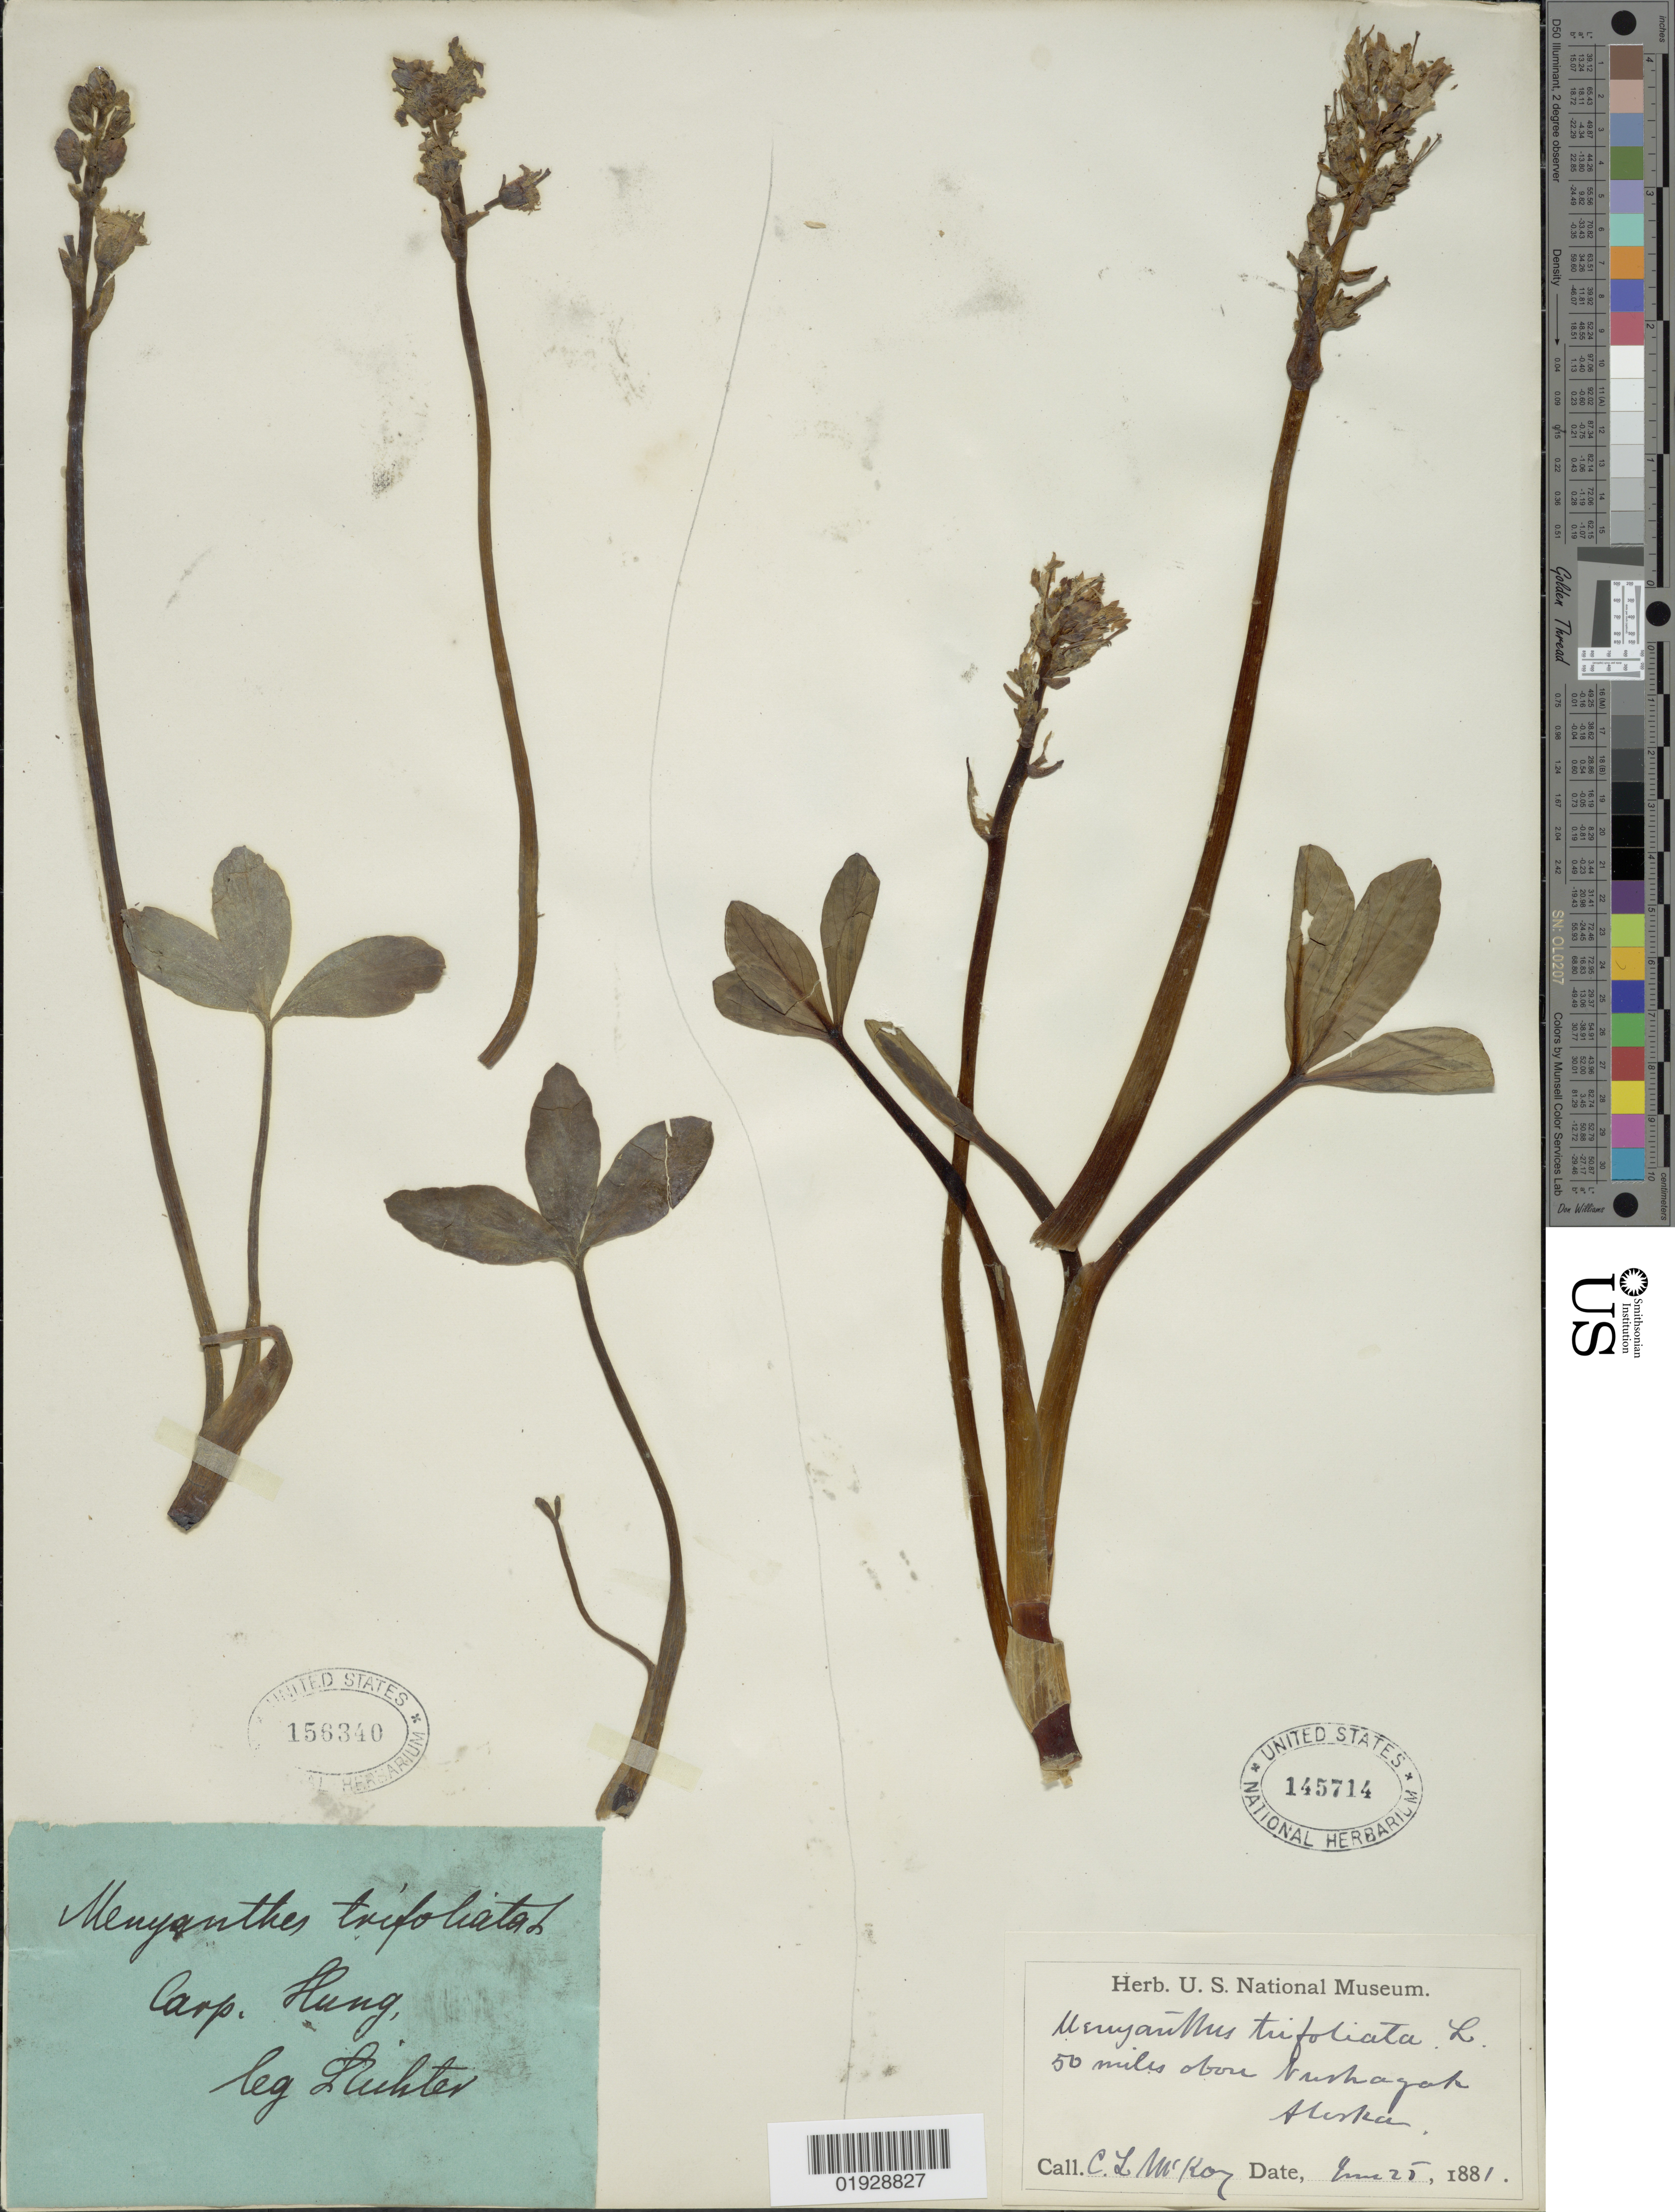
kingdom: Plantae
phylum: Tracheophyta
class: Magnoliopsida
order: Asterales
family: Menyanthaceae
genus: Menyanthes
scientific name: Menyanthes trifoliata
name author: L.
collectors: Flichter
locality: Carp. Hung.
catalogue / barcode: US 156340